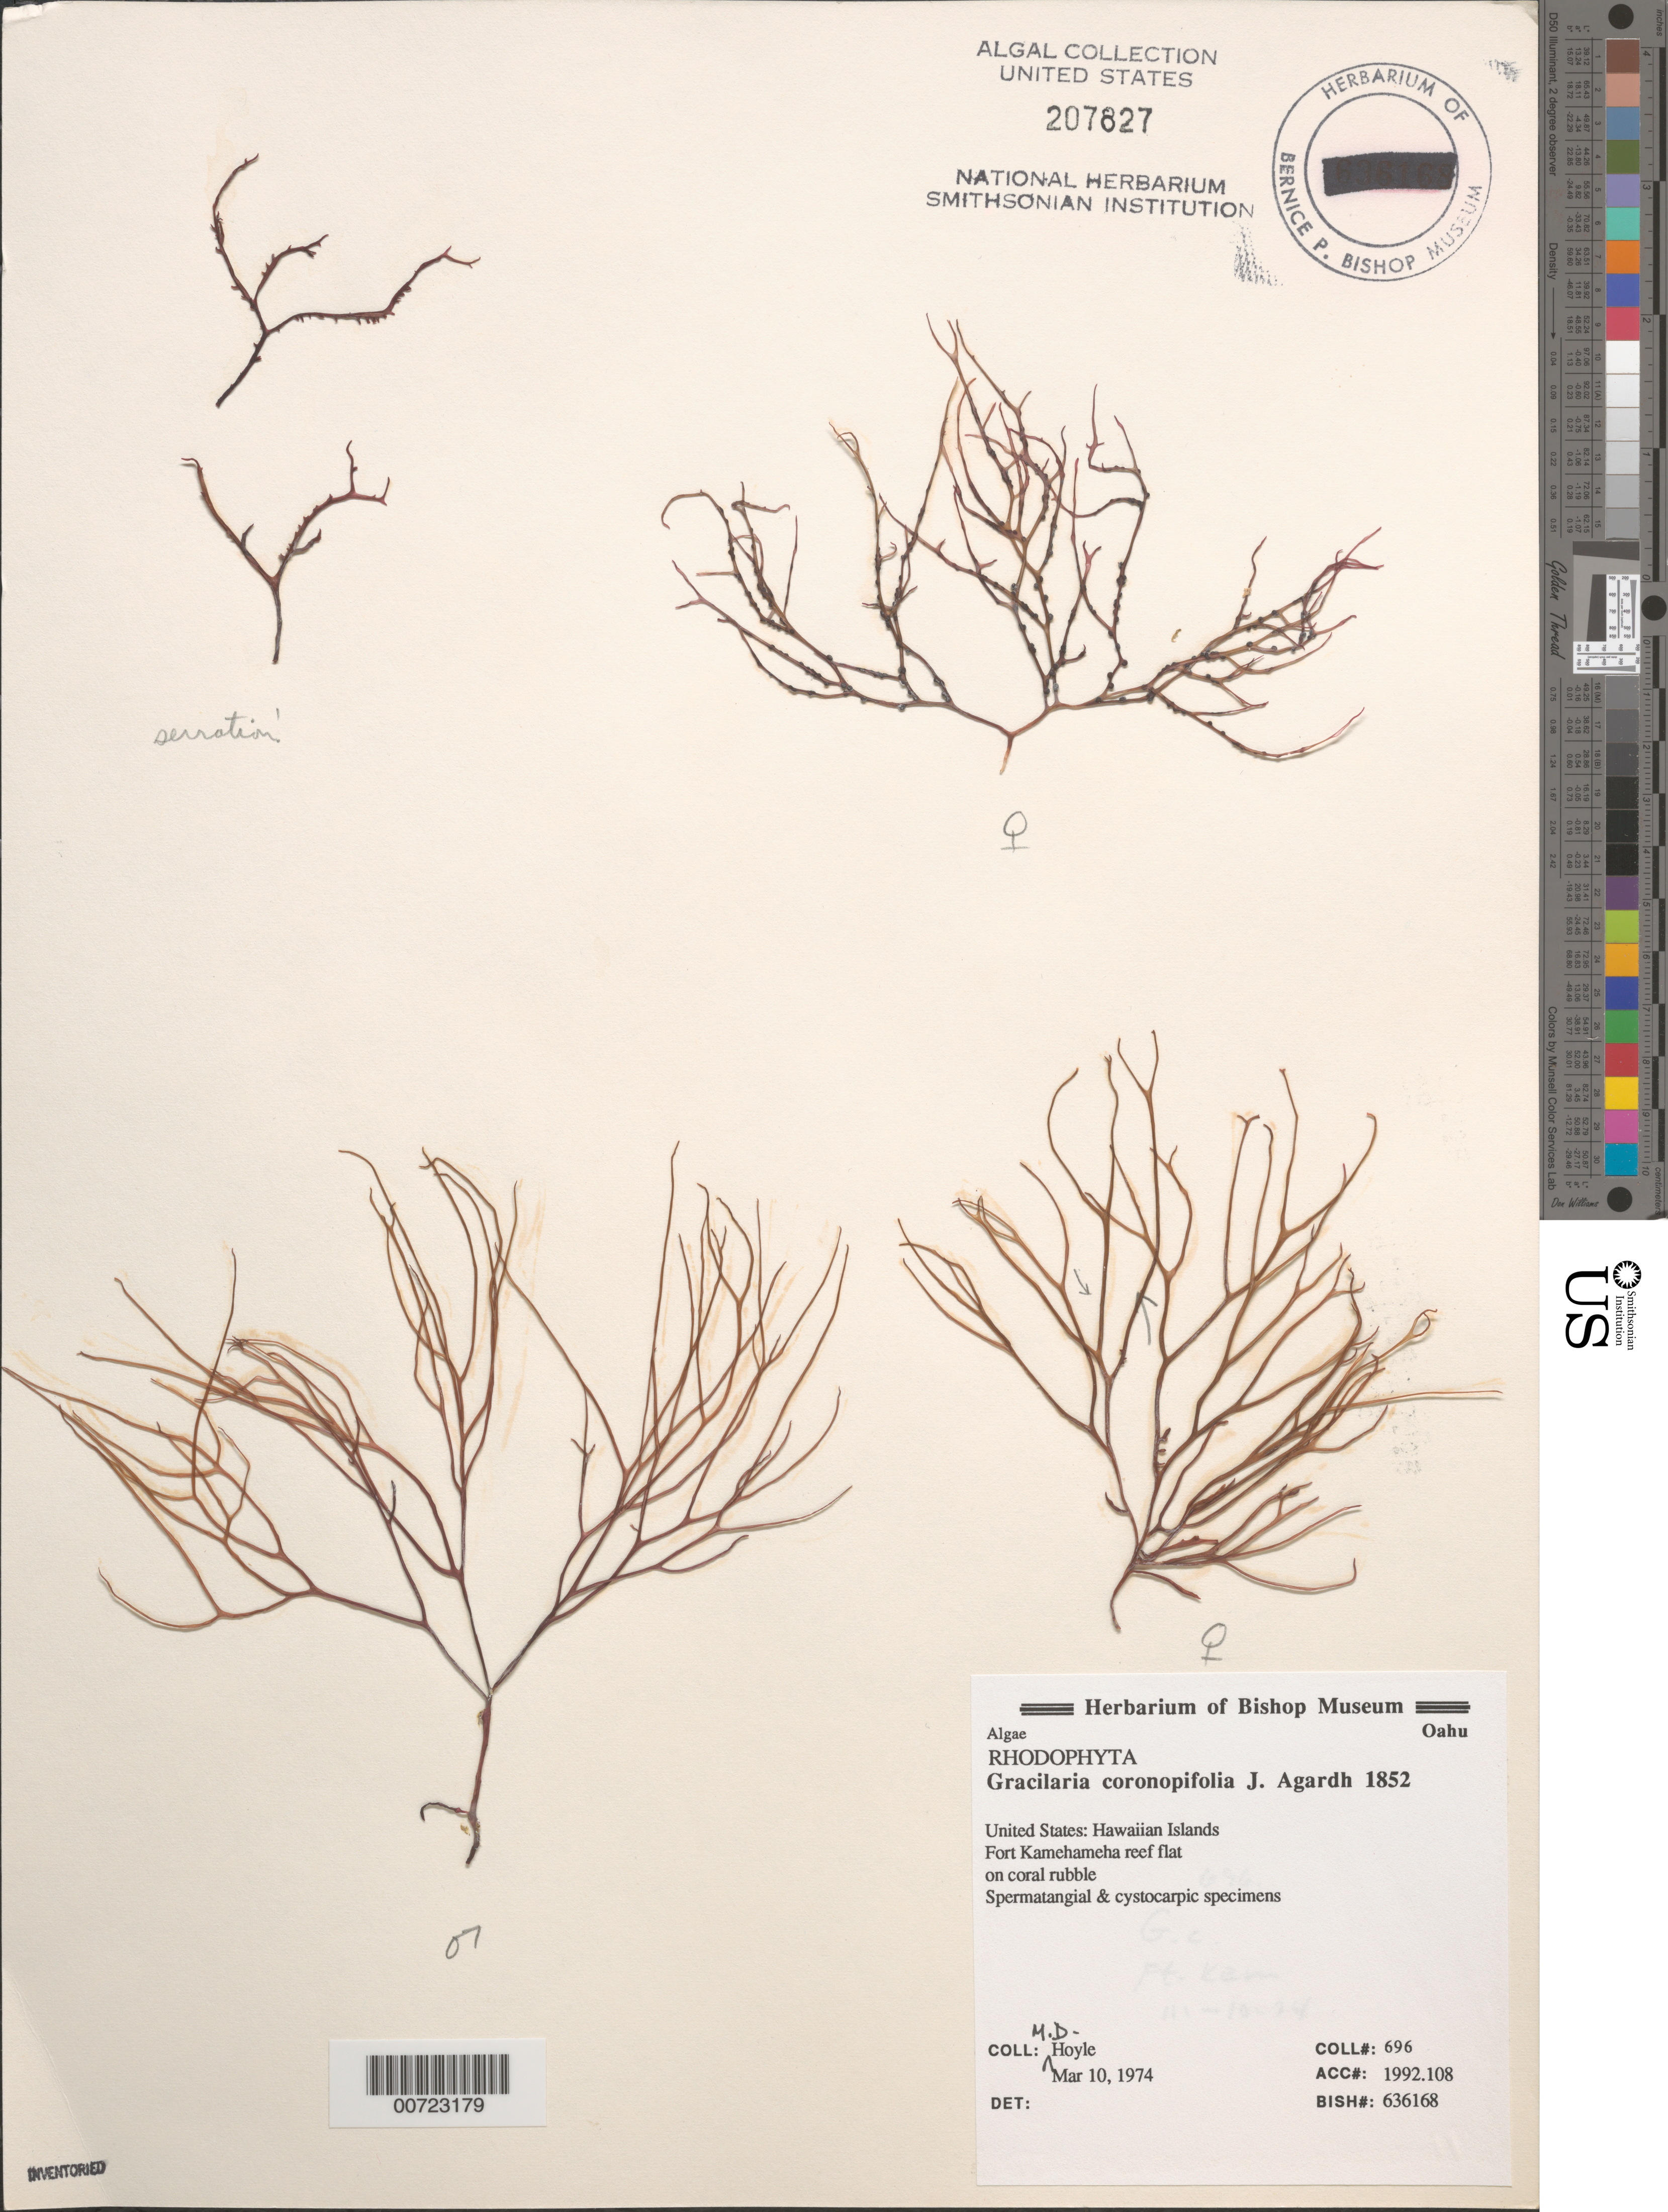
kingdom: Plantae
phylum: Rhodophyta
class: Florideophyceae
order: Gracilariales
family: Gracilariaceae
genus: Gracilaria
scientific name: Gracilaria coronopifolia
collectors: M. Hoyle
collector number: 696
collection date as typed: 10 Mar 1974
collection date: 1974-03-10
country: United States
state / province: Hawaii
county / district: Honolulu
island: Oahu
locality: Fort Kamehameha reef flat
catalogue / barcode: US 207827